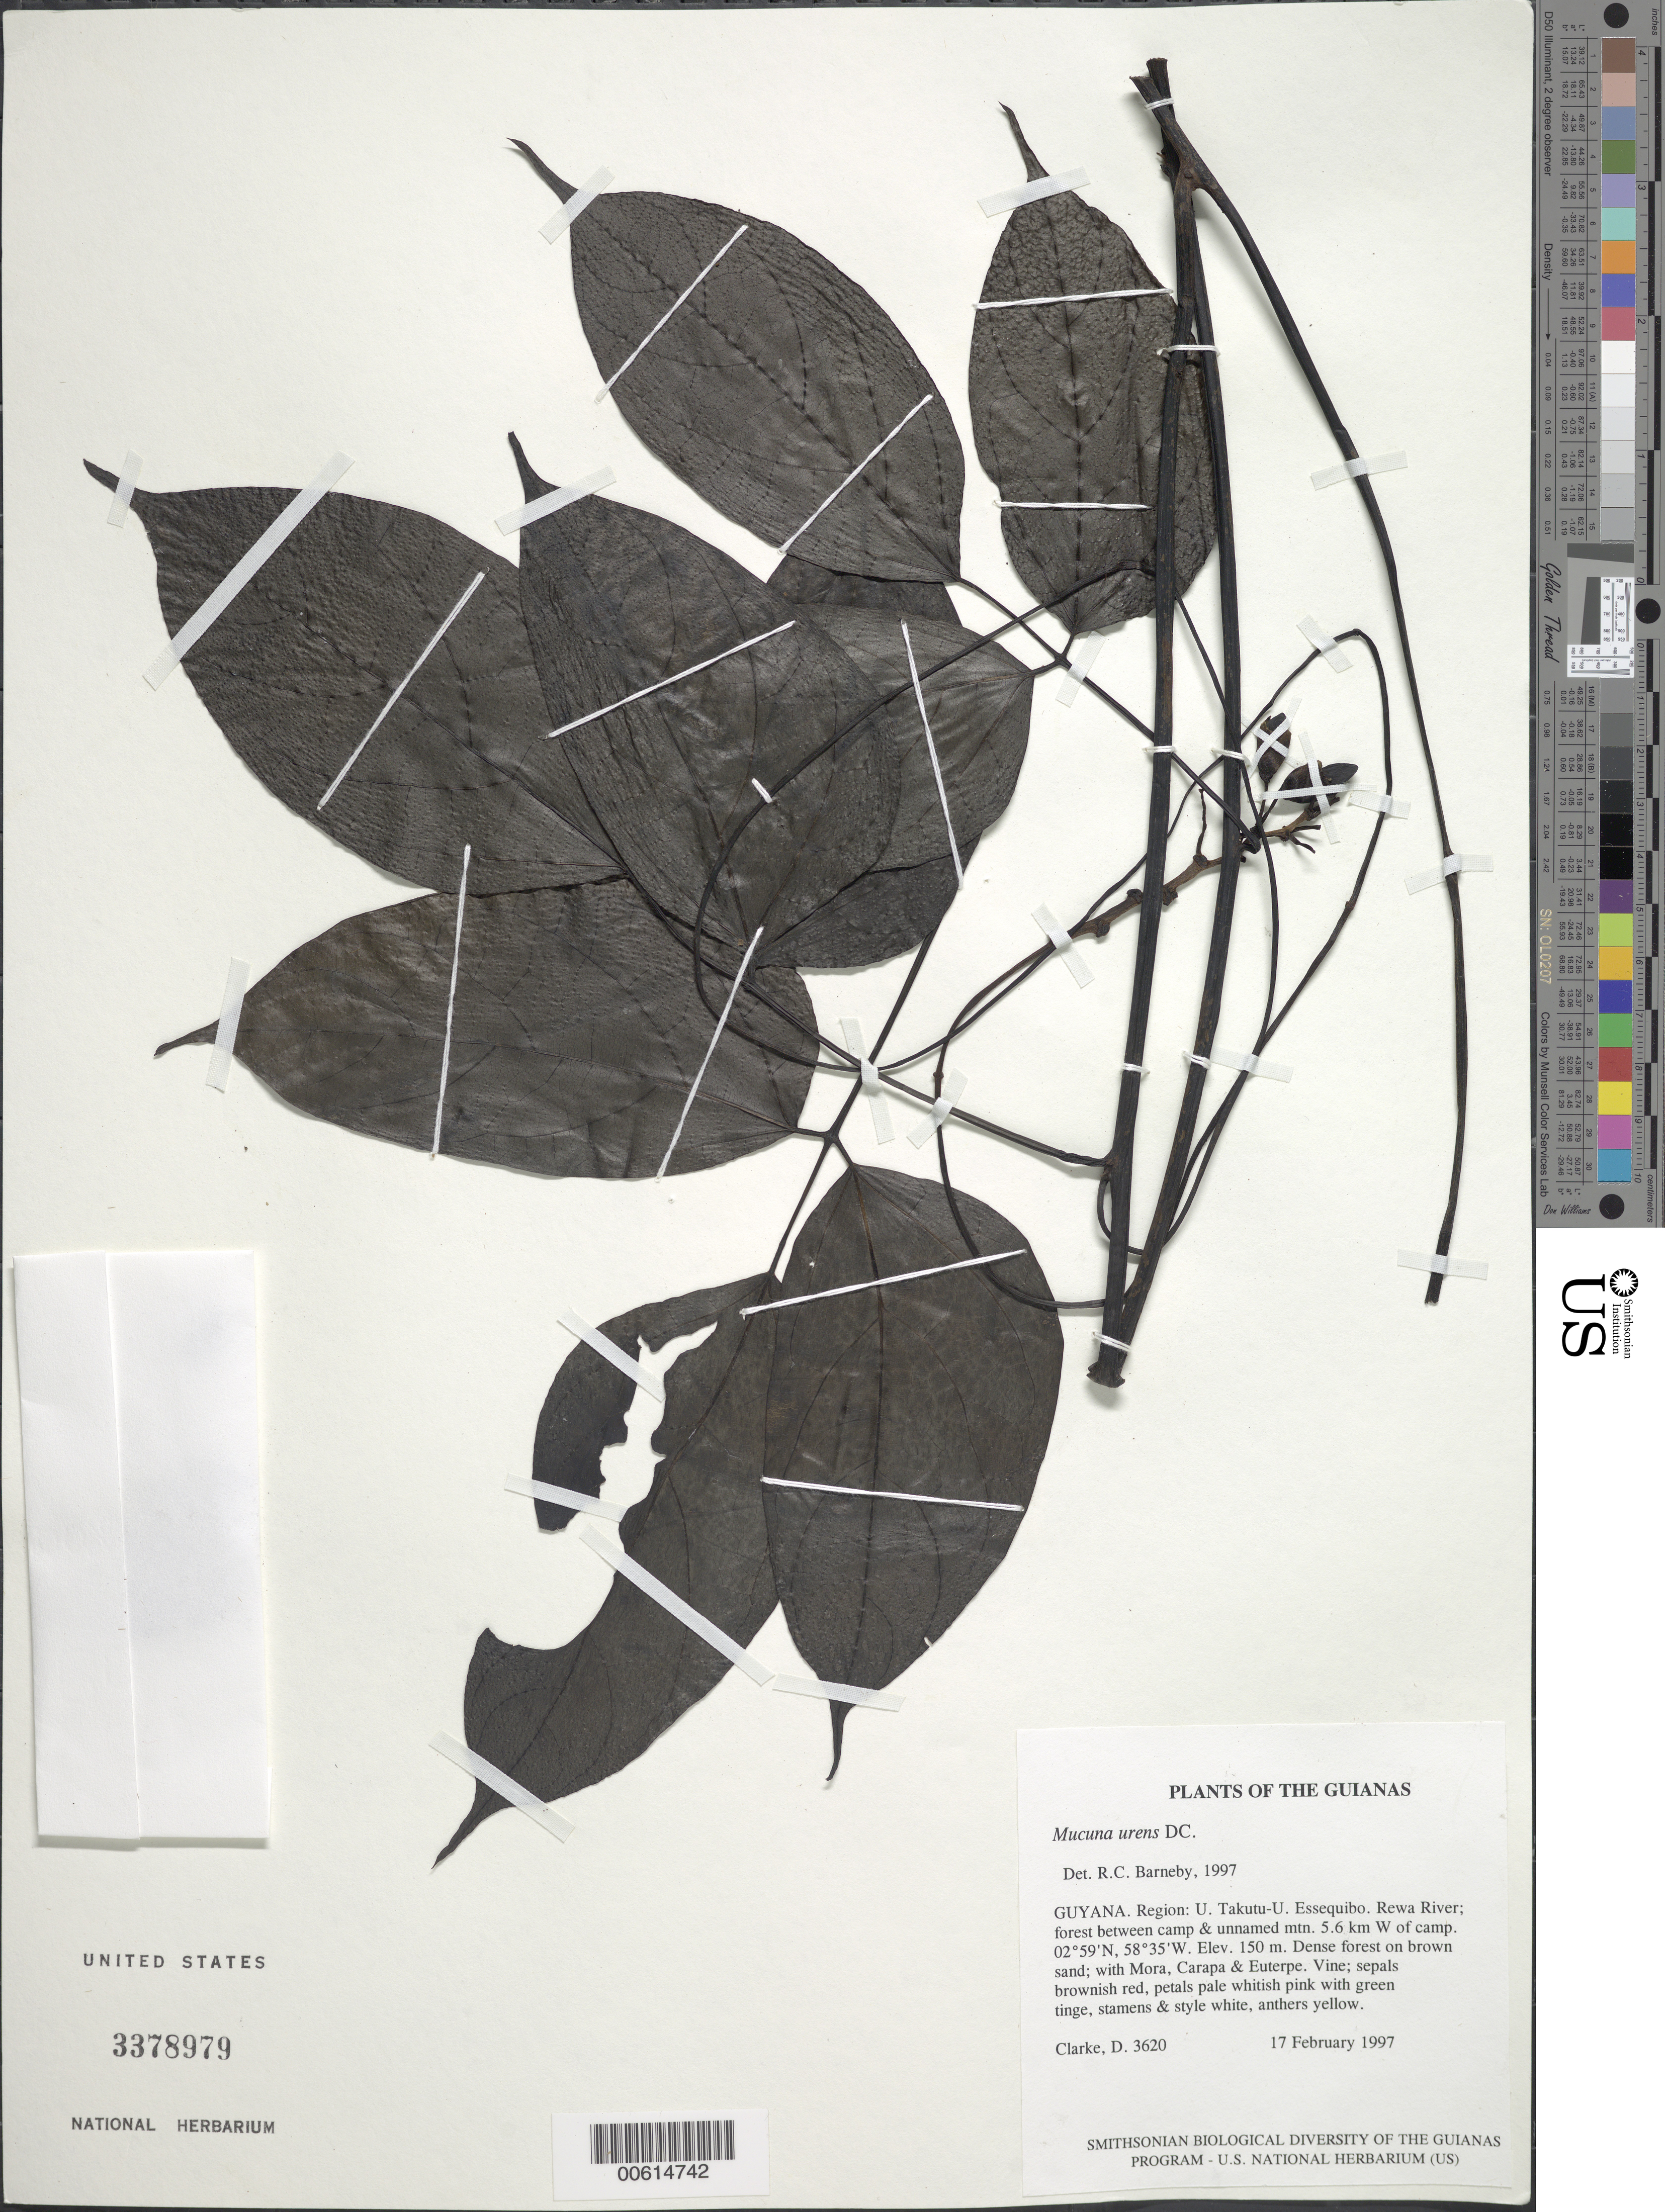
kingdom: Plantae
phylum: Tracheophyta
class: Magnoliopsida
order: Fabales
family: Fabaceae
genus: Mucuna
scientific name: Mucuna urens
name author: (L.) Medik.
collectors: H. D. Clarke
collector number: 3620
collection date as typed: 17 February 1997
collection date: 1997-02-17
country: Guyana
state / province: U. Takutu-U. Essequibo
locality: Rewa River; forest between camp & unnamed mtn. 5.6 km W of camp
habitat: Dense forest on brown sand; with Mora, Carapa & Euterpe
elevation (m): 150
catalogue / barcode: US 3378979